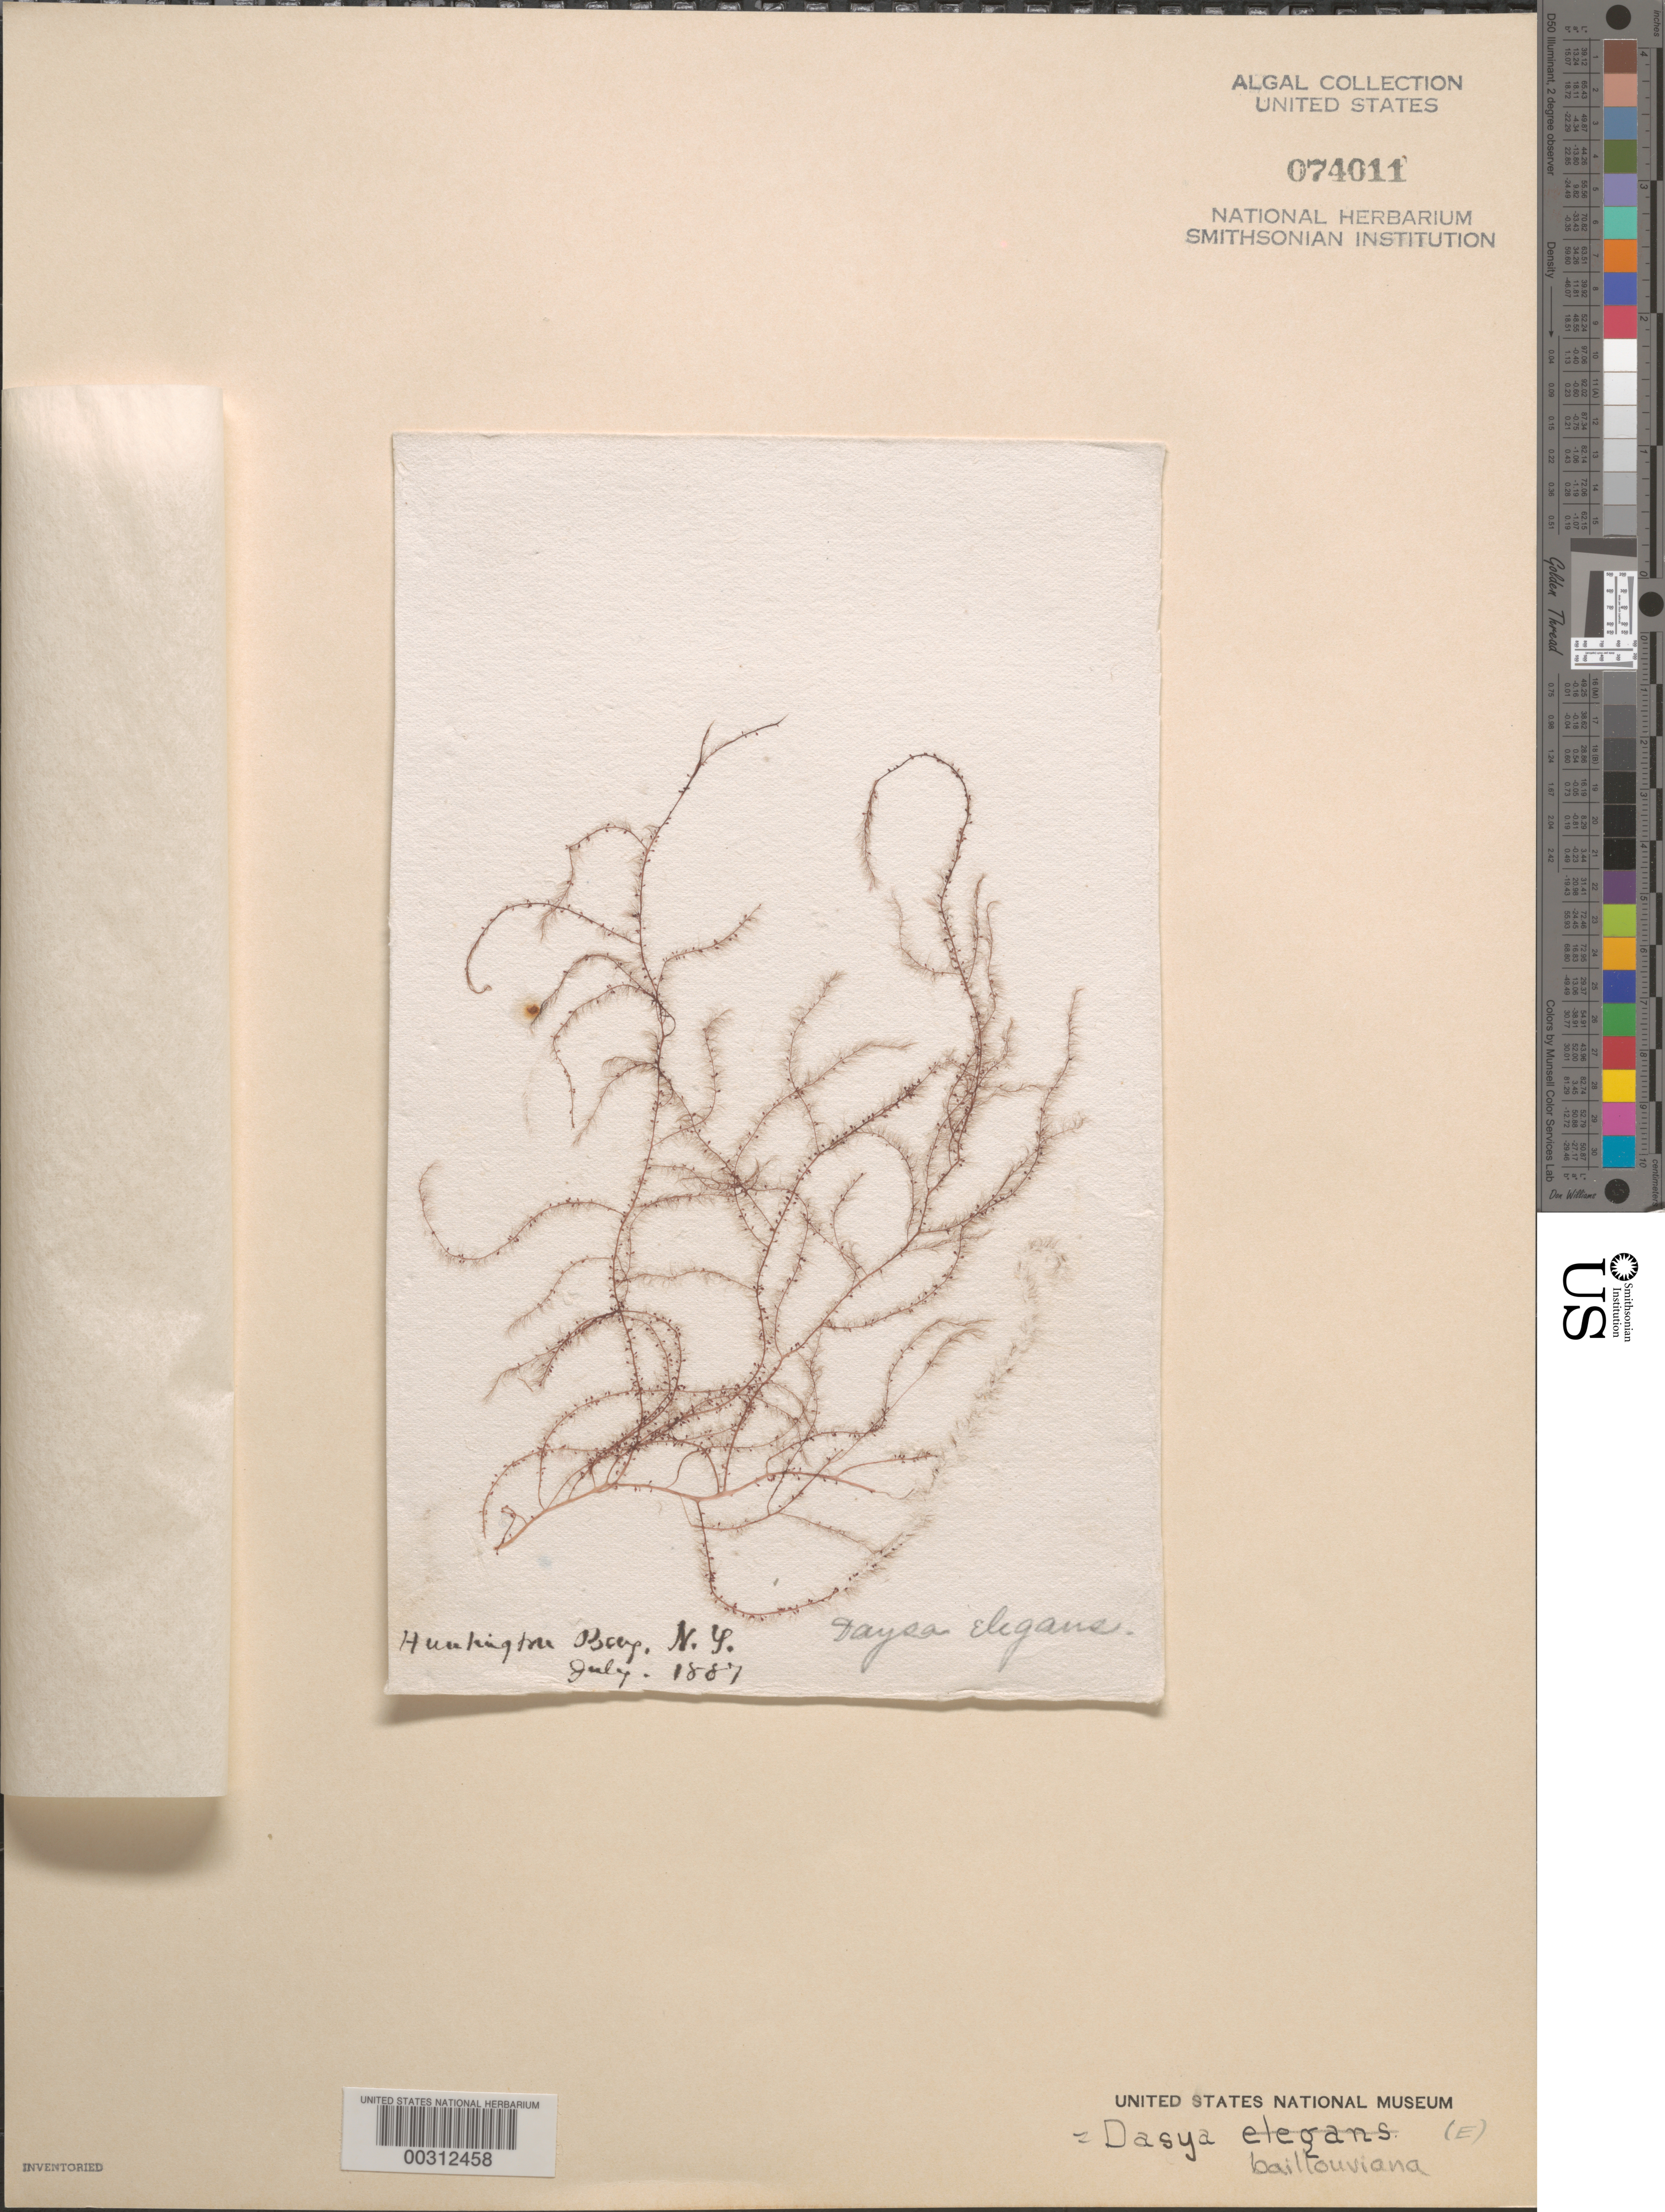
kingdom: Plantae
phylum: Rhodophyta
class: Florideophyceae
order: Ceramiales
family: Dasyaceae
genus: Dasya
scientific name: Dasya pedicellata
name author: (C. Agardh) C. Agardh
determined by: Algae name updating Project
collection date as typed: Jul 1887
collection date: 1887-07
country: United States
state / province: New York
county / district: Suffolk County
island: Long Island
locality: Huntington Bay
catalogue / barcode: US 74011